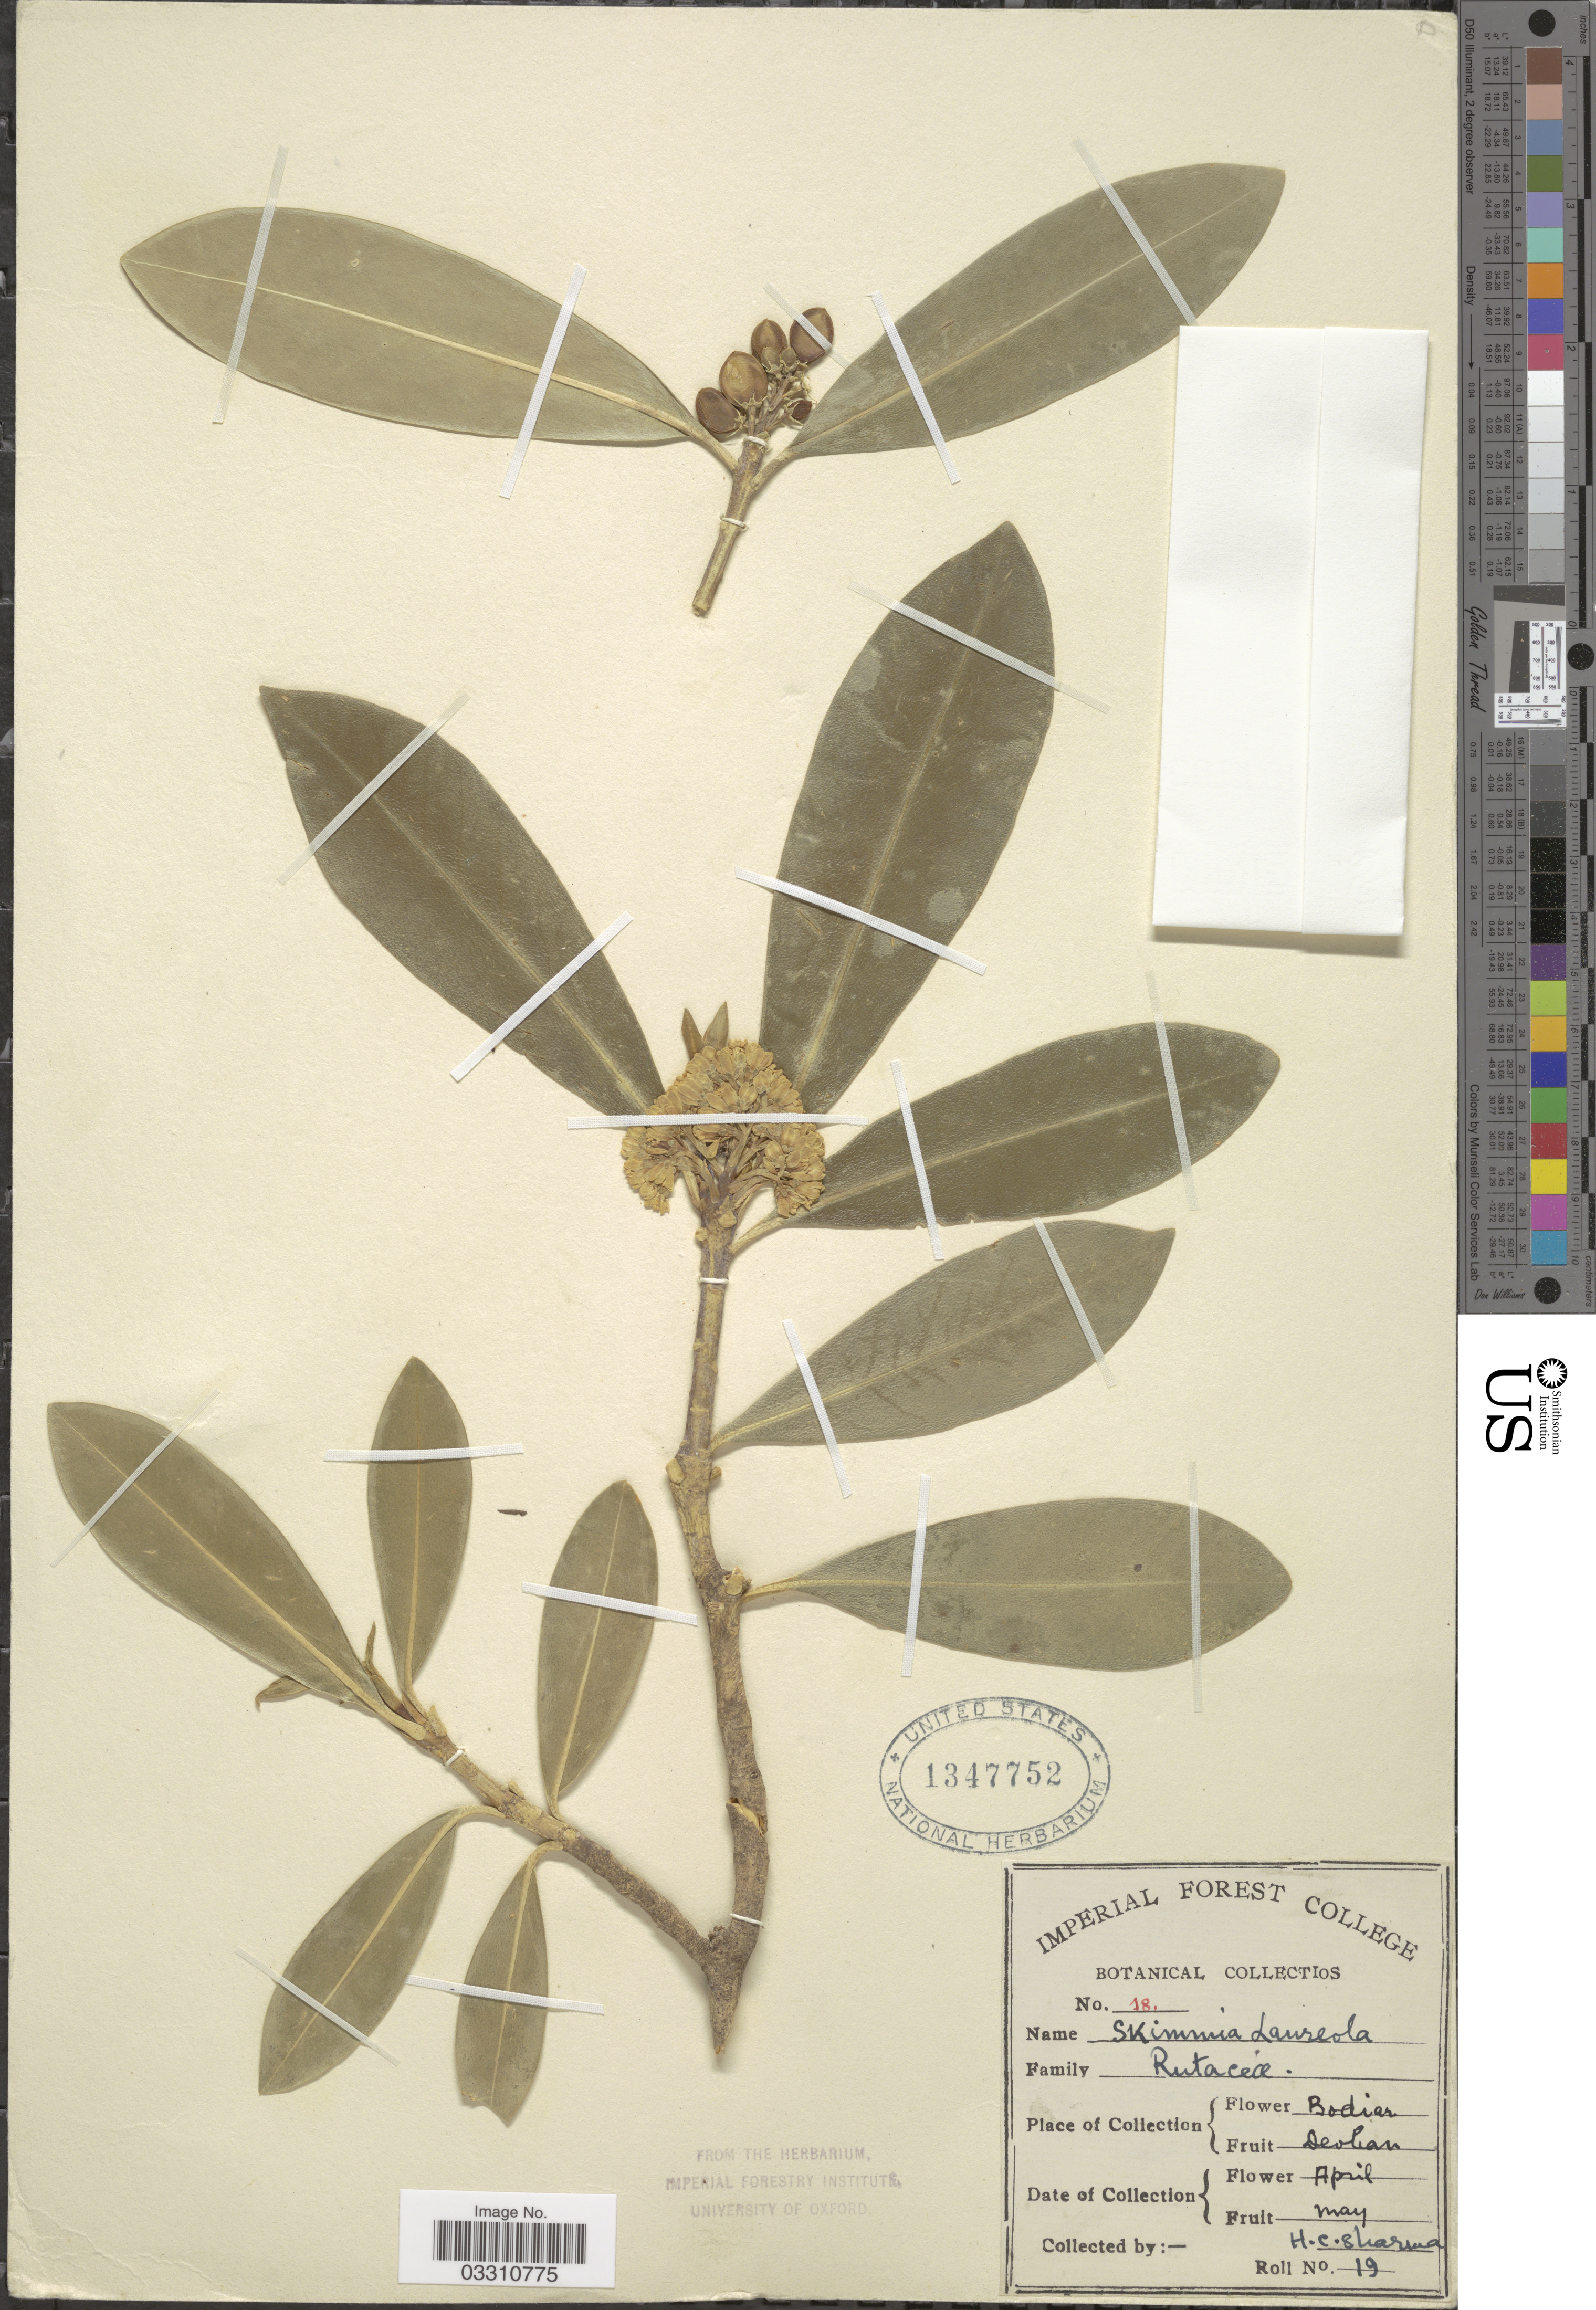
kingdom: Plantae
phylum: Tracheophyta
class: Magnoliopsida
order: Sapindales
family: Rutaceae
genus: Skimmia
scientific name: Skimmia laureola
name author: (DC.) Decne.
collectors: H. Sharma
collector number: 18?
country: India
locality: Bodiar, Deoban.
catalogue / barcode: US 1347752